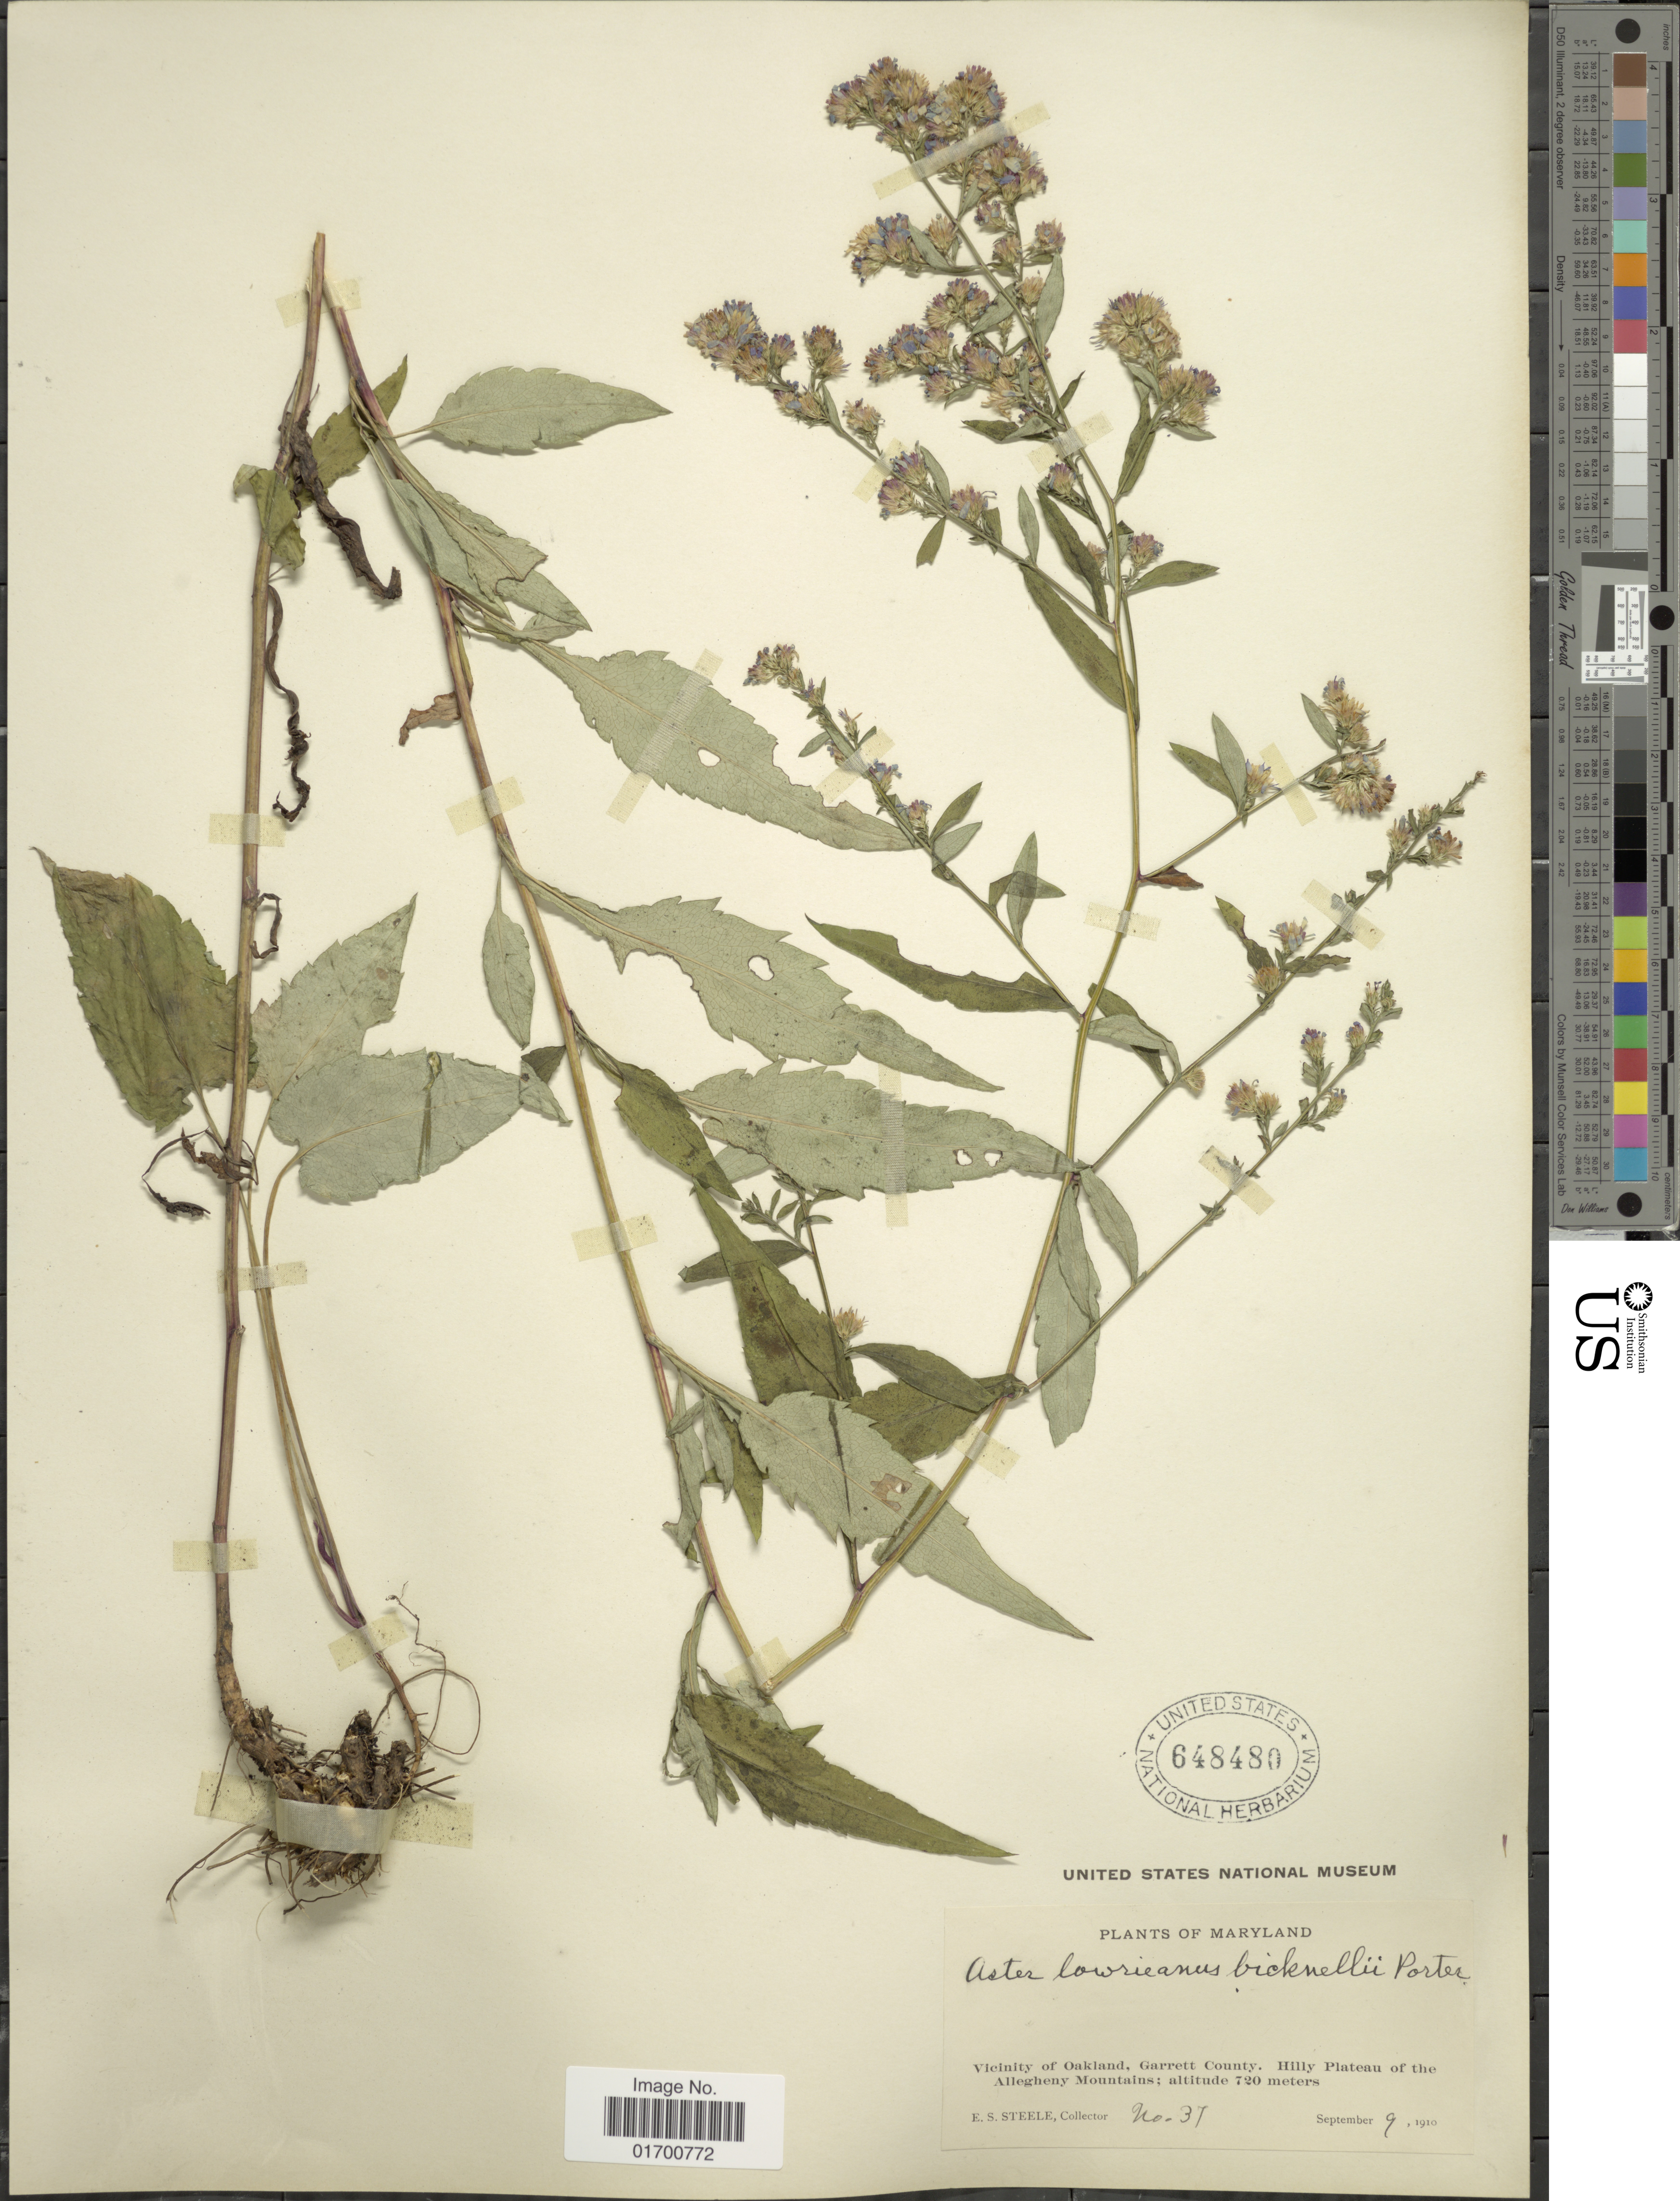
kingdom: Plantae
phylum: Tracheophyta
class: Magnoliopsida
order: Asterales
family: Asteraceae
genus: Symphyotrichum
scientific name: Symphyotrichum lowrieanum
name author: (Porter) G.L. Nesom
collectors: E. Steele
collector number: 37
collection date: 1910-09-09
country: United States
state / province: Maryland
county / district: Garrett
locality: Vicinity of Oakland, Garrett County, Hilly Plateau of the Allegheny Mountains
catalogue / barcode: US 648480